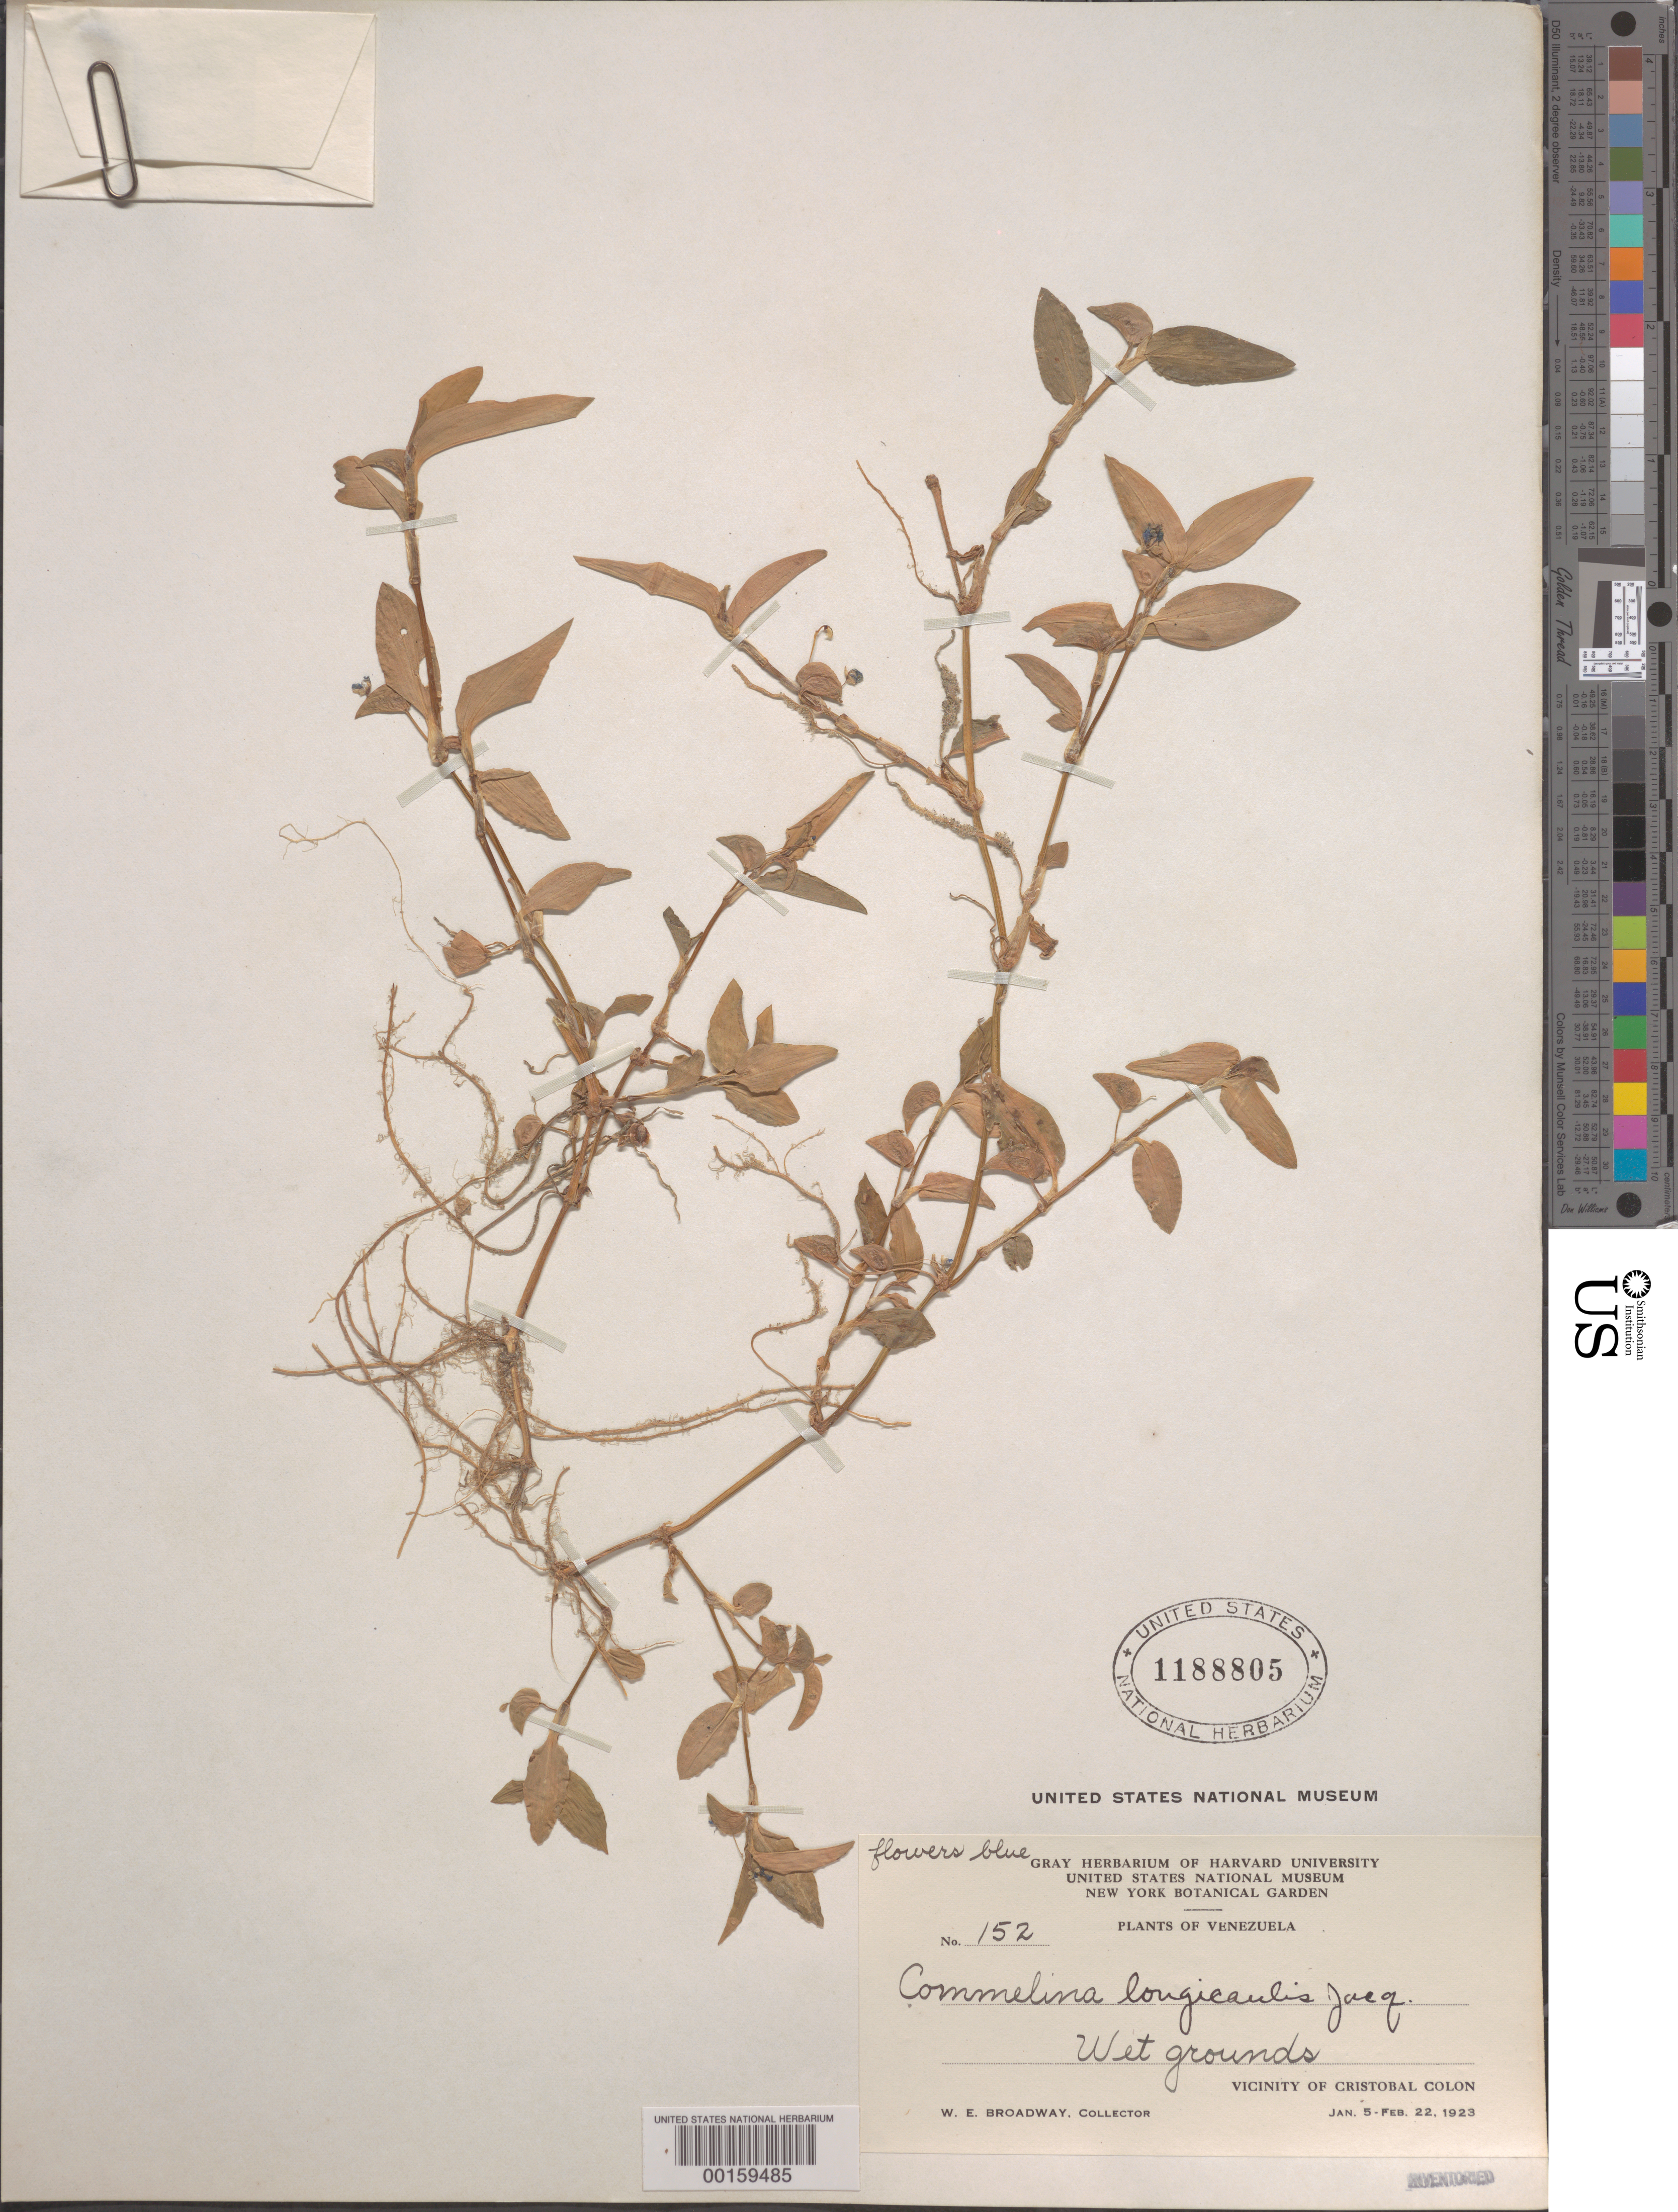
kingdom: Plantae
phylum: Tracheophyta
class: Liliopsida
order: Commelinales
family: Commelinaceae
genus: Commelina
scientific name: Commelina diffusa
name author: Burm. f.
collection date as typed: Jan 1923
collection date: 1923-01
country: Venezuela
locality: Cristobal colon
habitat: Wet soil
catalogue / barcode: US 1188805